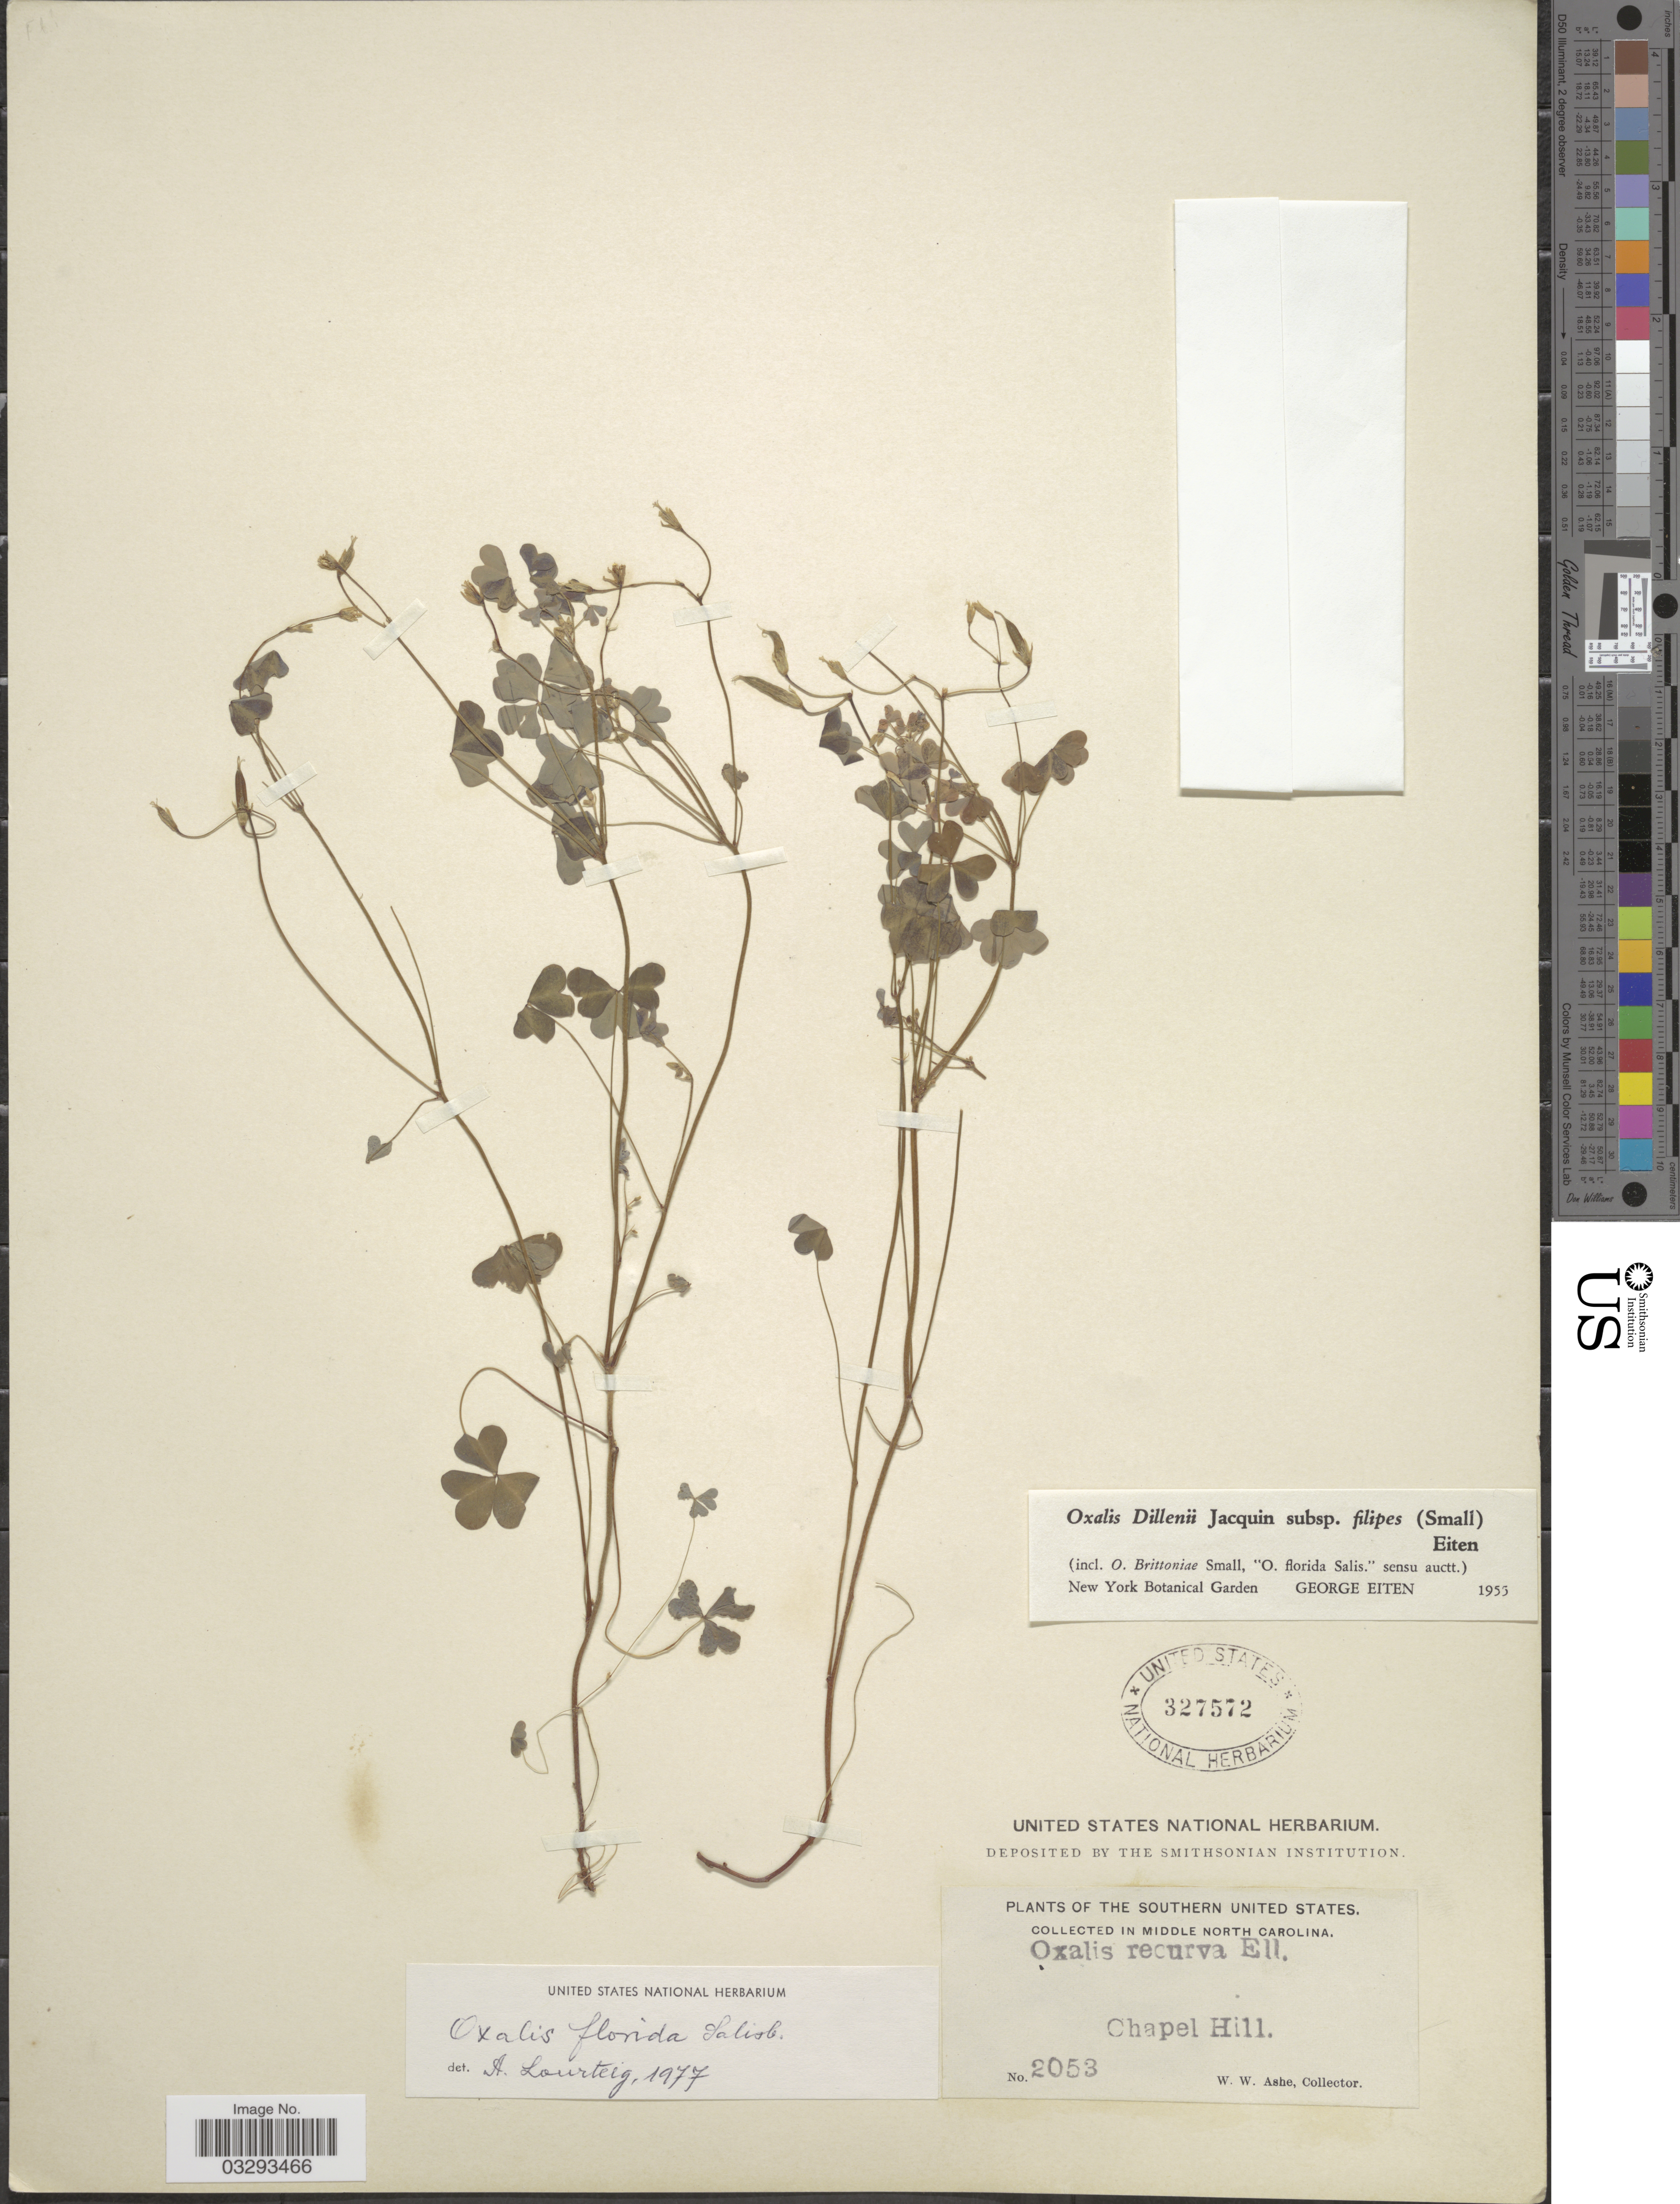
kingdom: Plantae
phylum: Tracheophyta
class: Magnoliopsida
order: Oxalidales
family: Oxalidaceae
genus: Oxalis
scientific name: Oxalis florida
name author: Salisb.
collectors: W. W. Ashe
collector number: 2053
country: United States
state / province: North Carolina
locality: Southern United States. In Middle North Carolina. Chapel Hill.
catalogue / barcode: US 327572